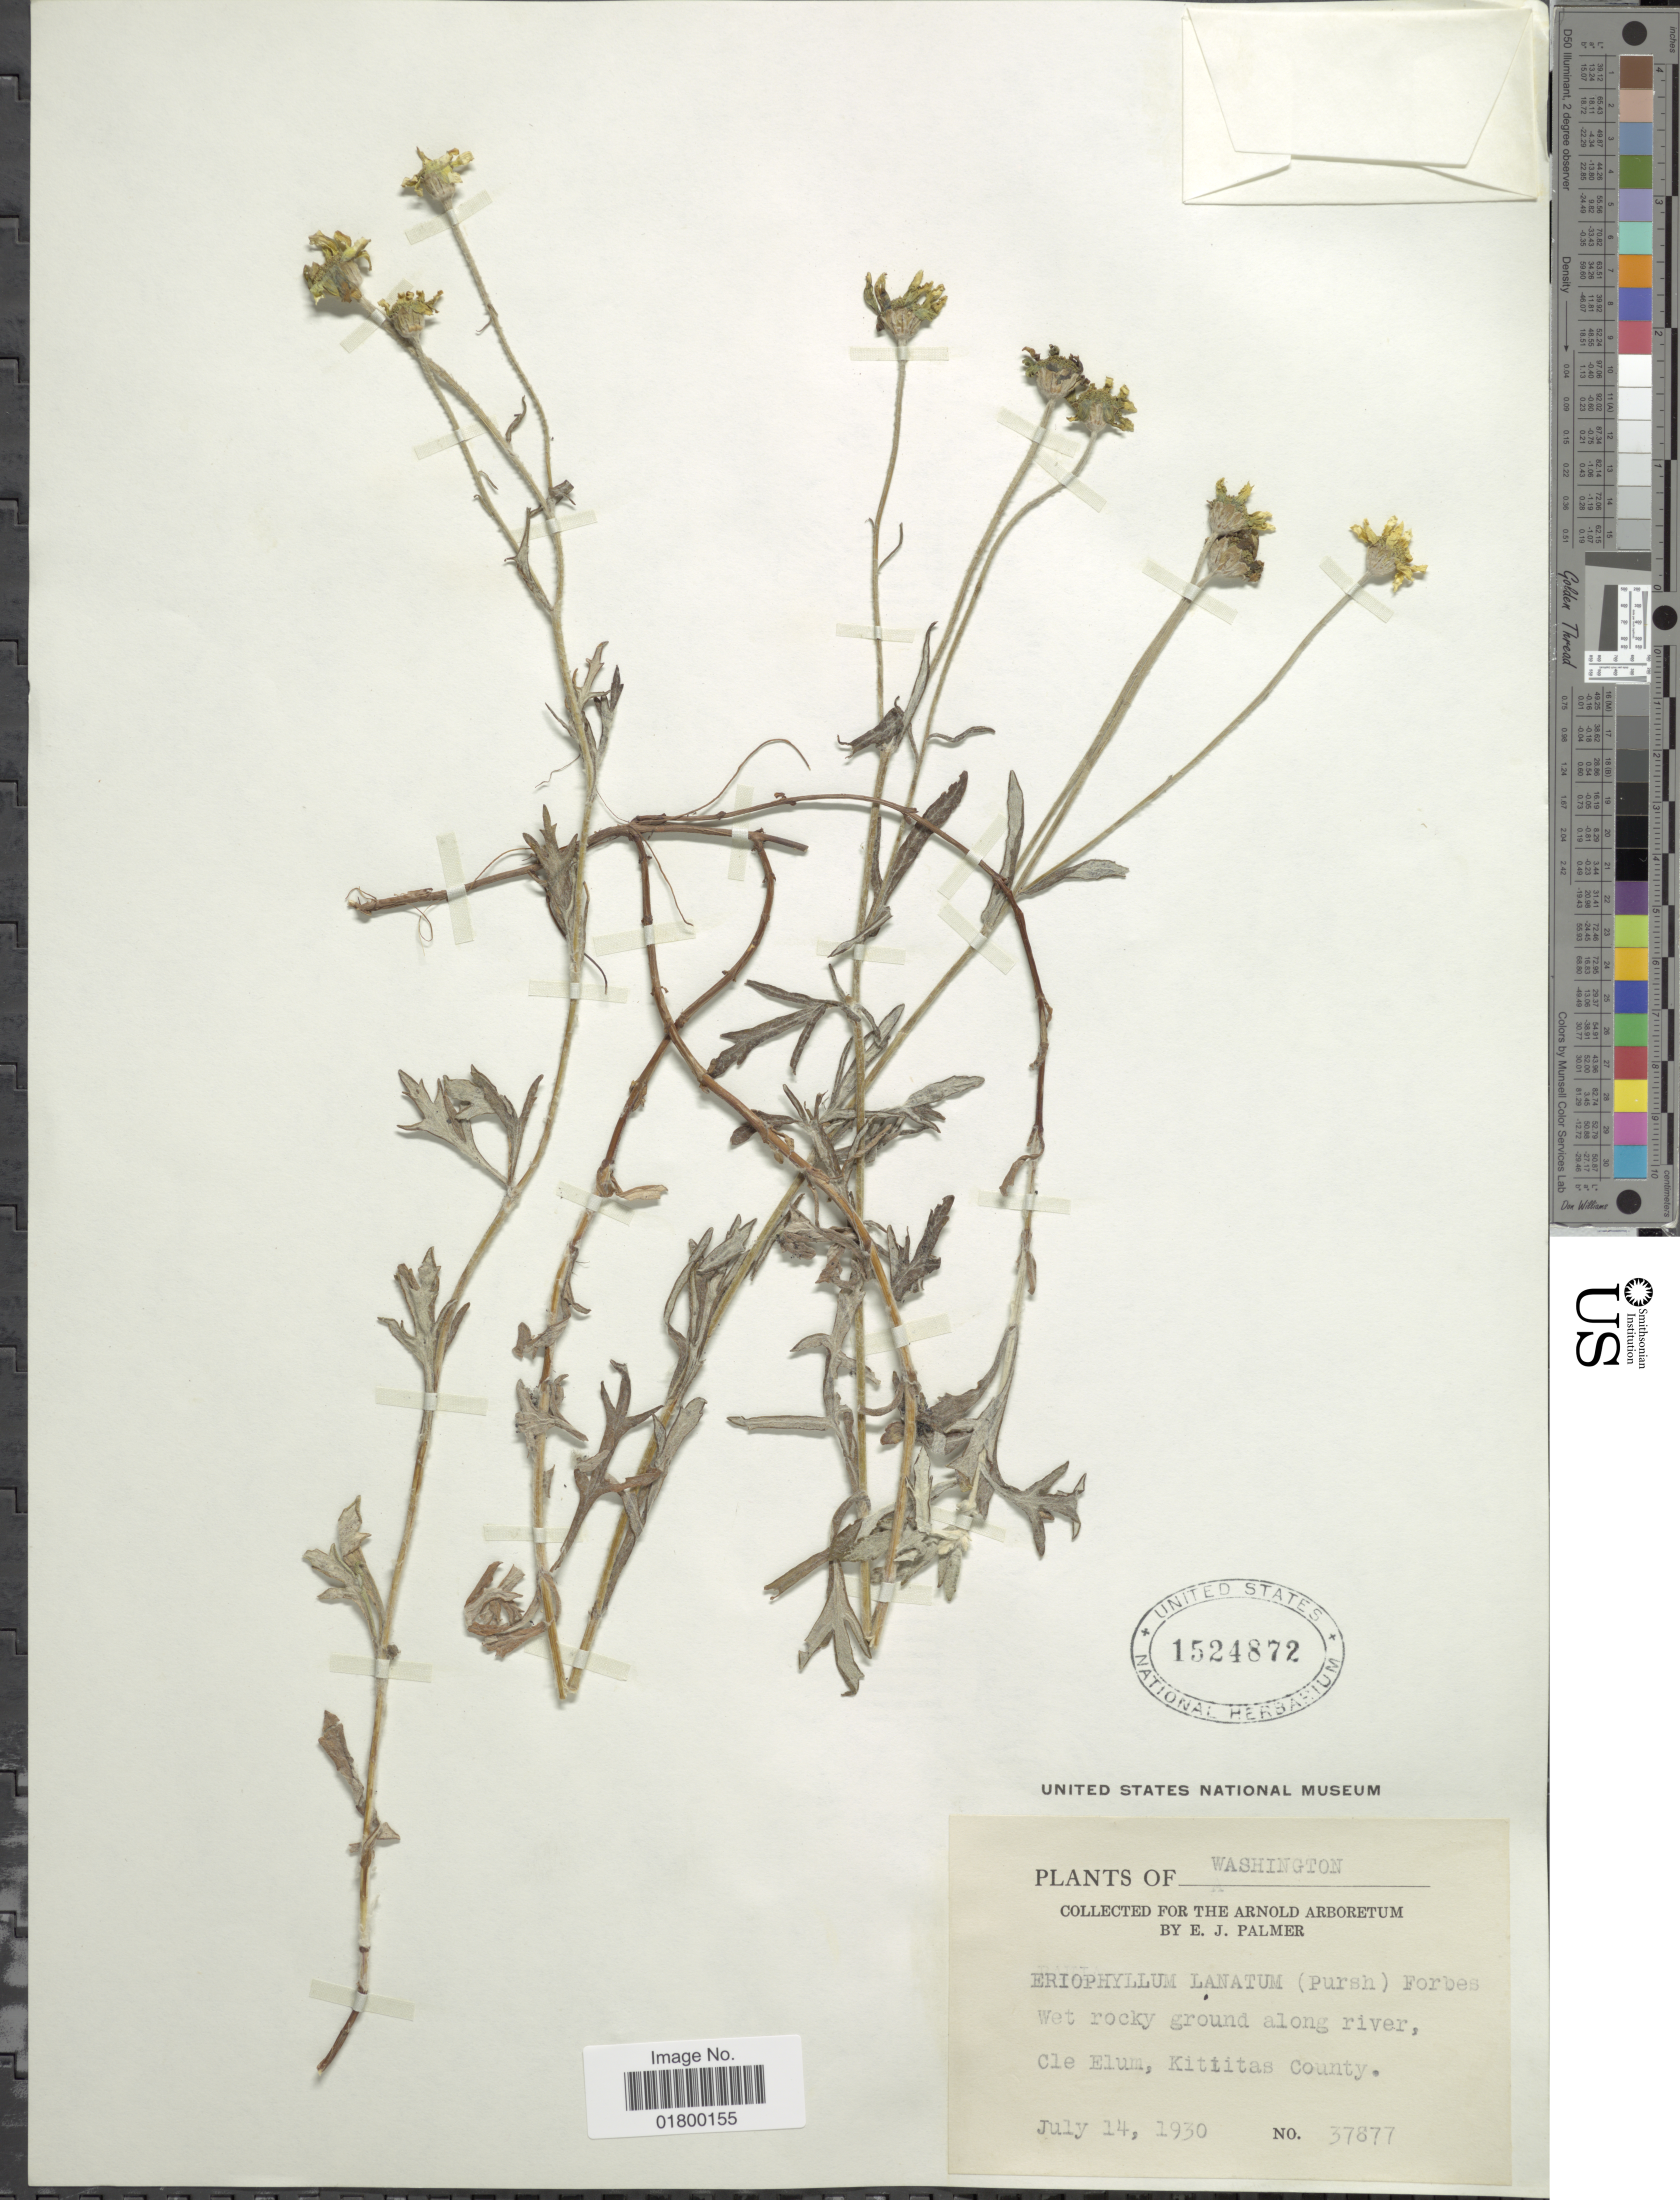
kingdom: Plantae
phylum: Tracheophyta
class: Magnoliopsida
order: Asterales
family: Asteraceae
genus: Eriophyllum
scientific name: Eriophyllum lanatum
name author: (Pursh) J. Forbes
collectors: E. J. Palmer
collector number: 37877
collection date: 1930-07-14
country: United States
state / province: Washington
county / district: Kittitas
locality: Wet rocky ground along ruver, Cle Elum, Kittitas County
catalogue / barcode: US 1524872